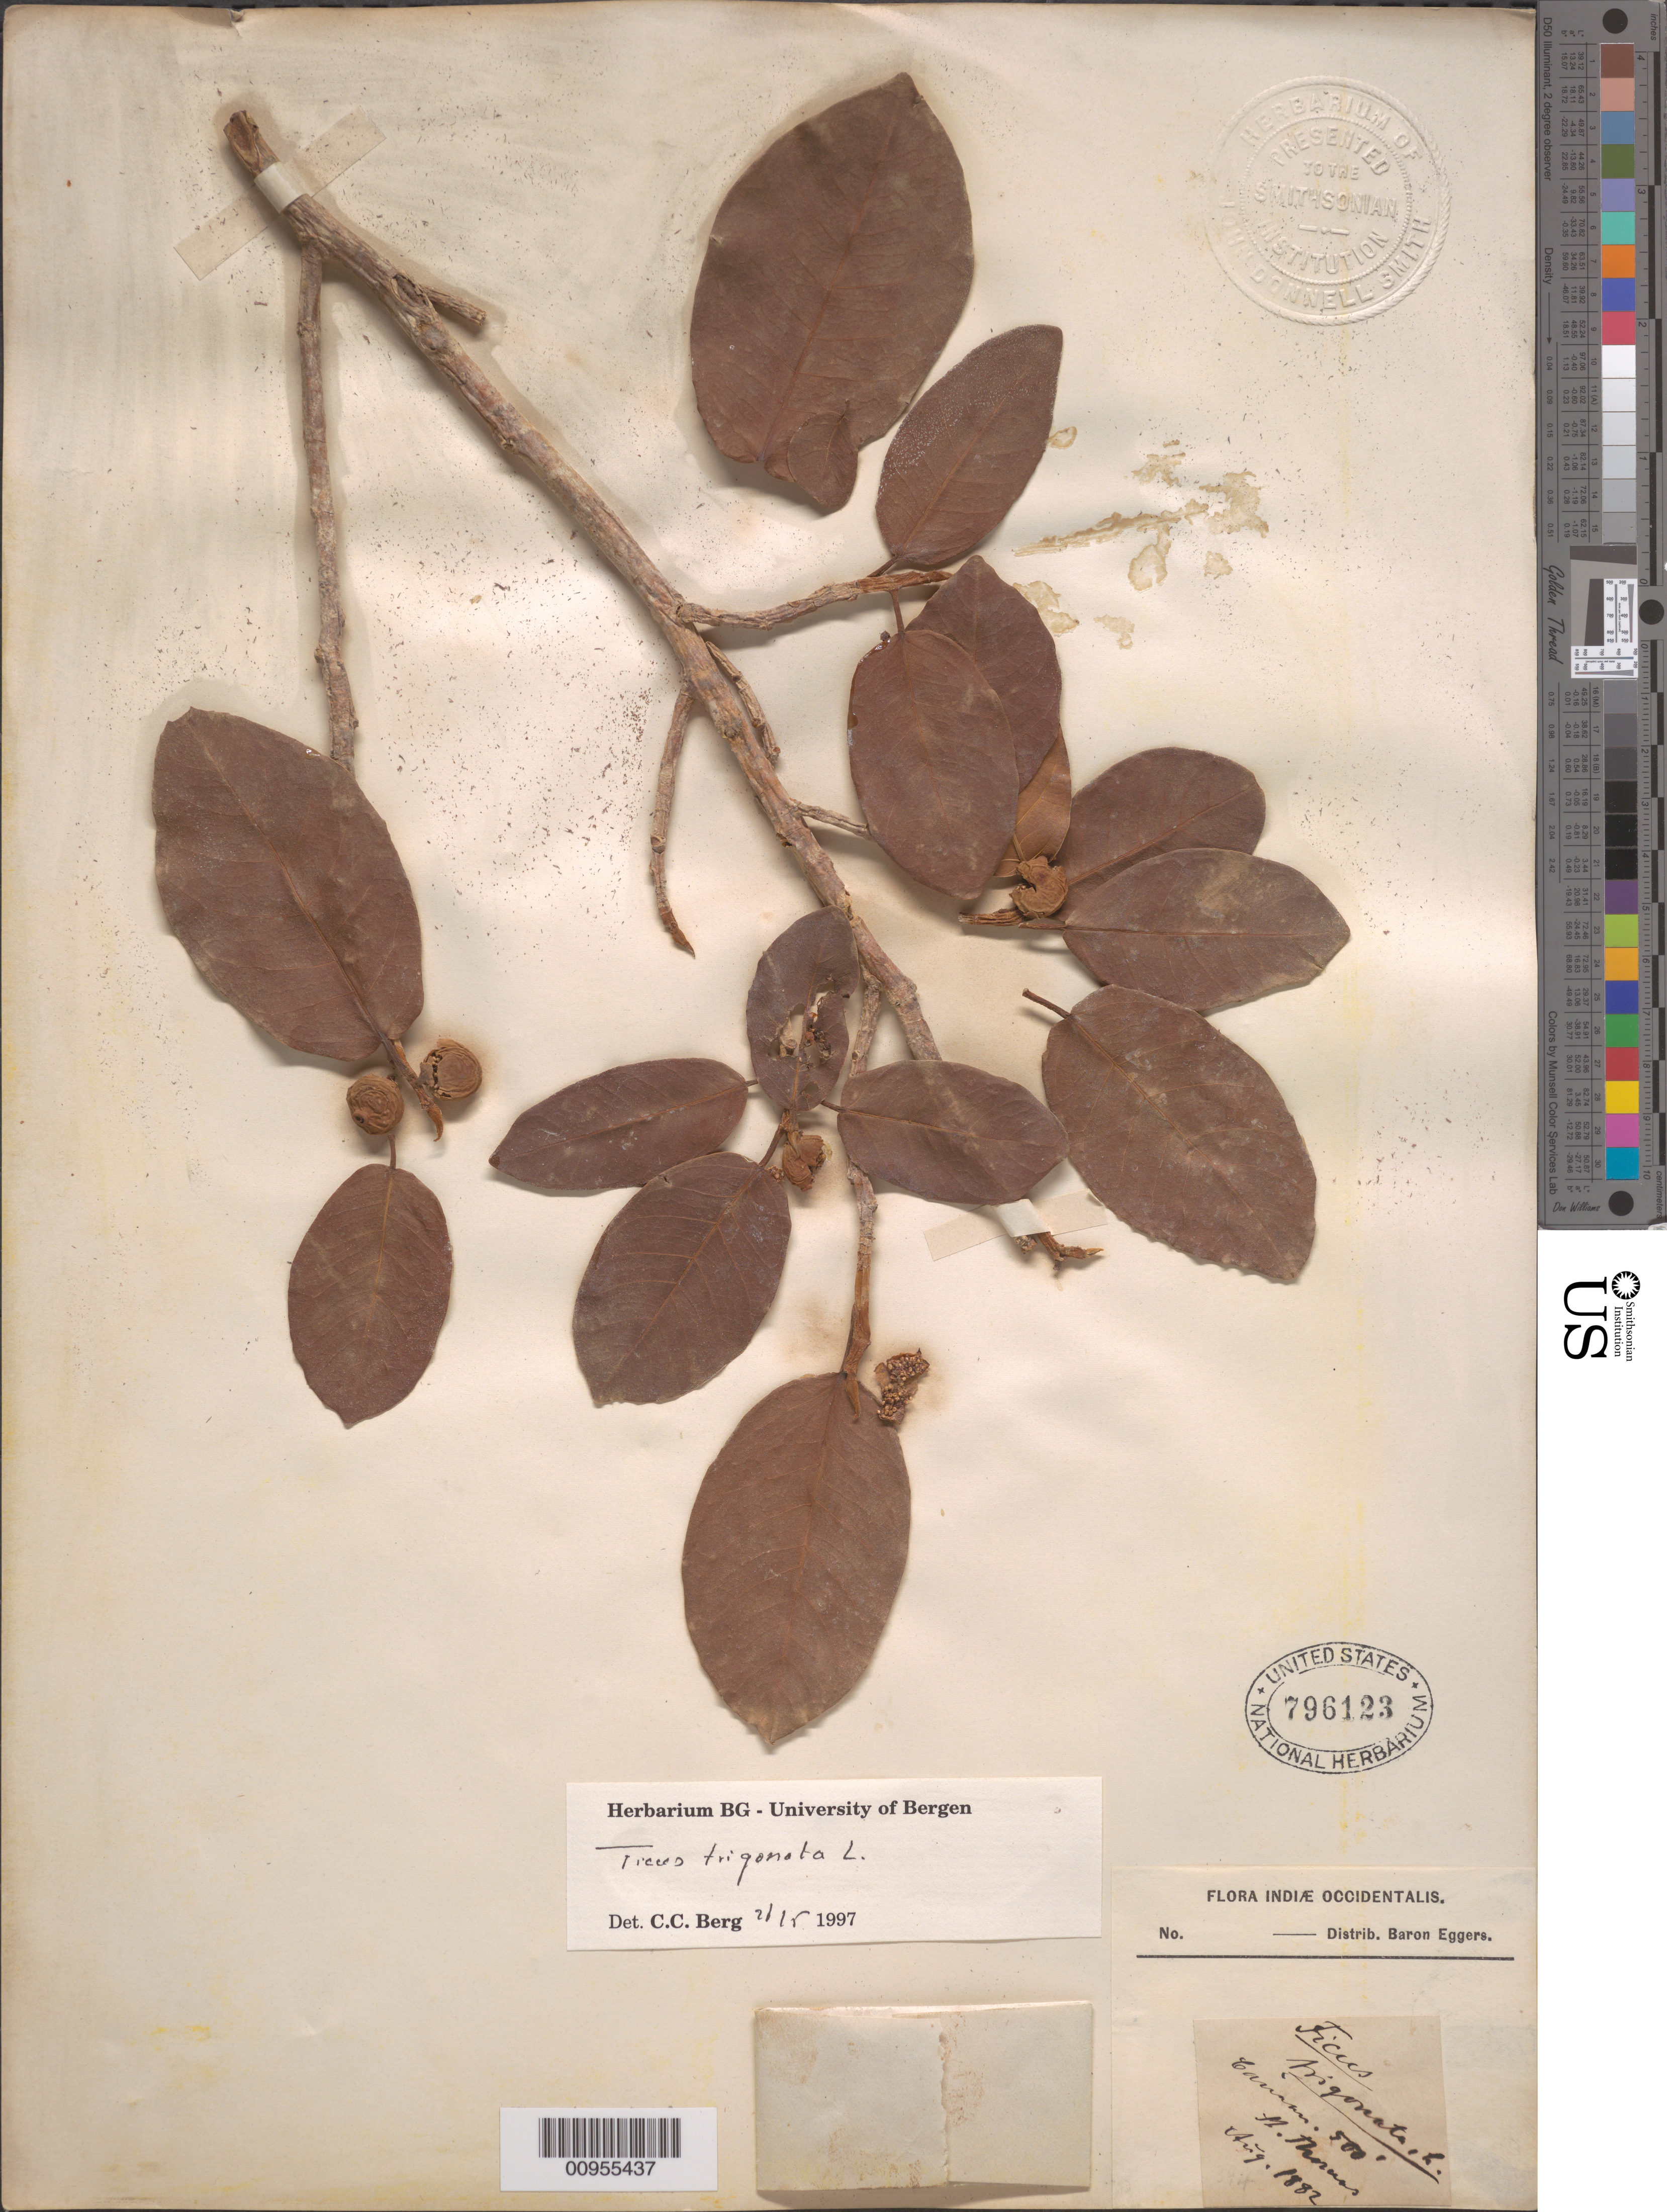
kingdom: Plantae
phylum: Tracheophyta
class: Magnoliopsida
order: Rosales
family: Moraceae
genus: Ficus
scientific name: Ficus trigonata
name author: L.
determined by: Berg, C. C.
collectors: H. F. A. von Eggers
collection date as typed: Aug 1882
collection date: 1882-08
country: U.S. Virgin Islands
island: St. Thomas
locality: Canaan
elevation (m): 152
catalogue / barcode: US 796123